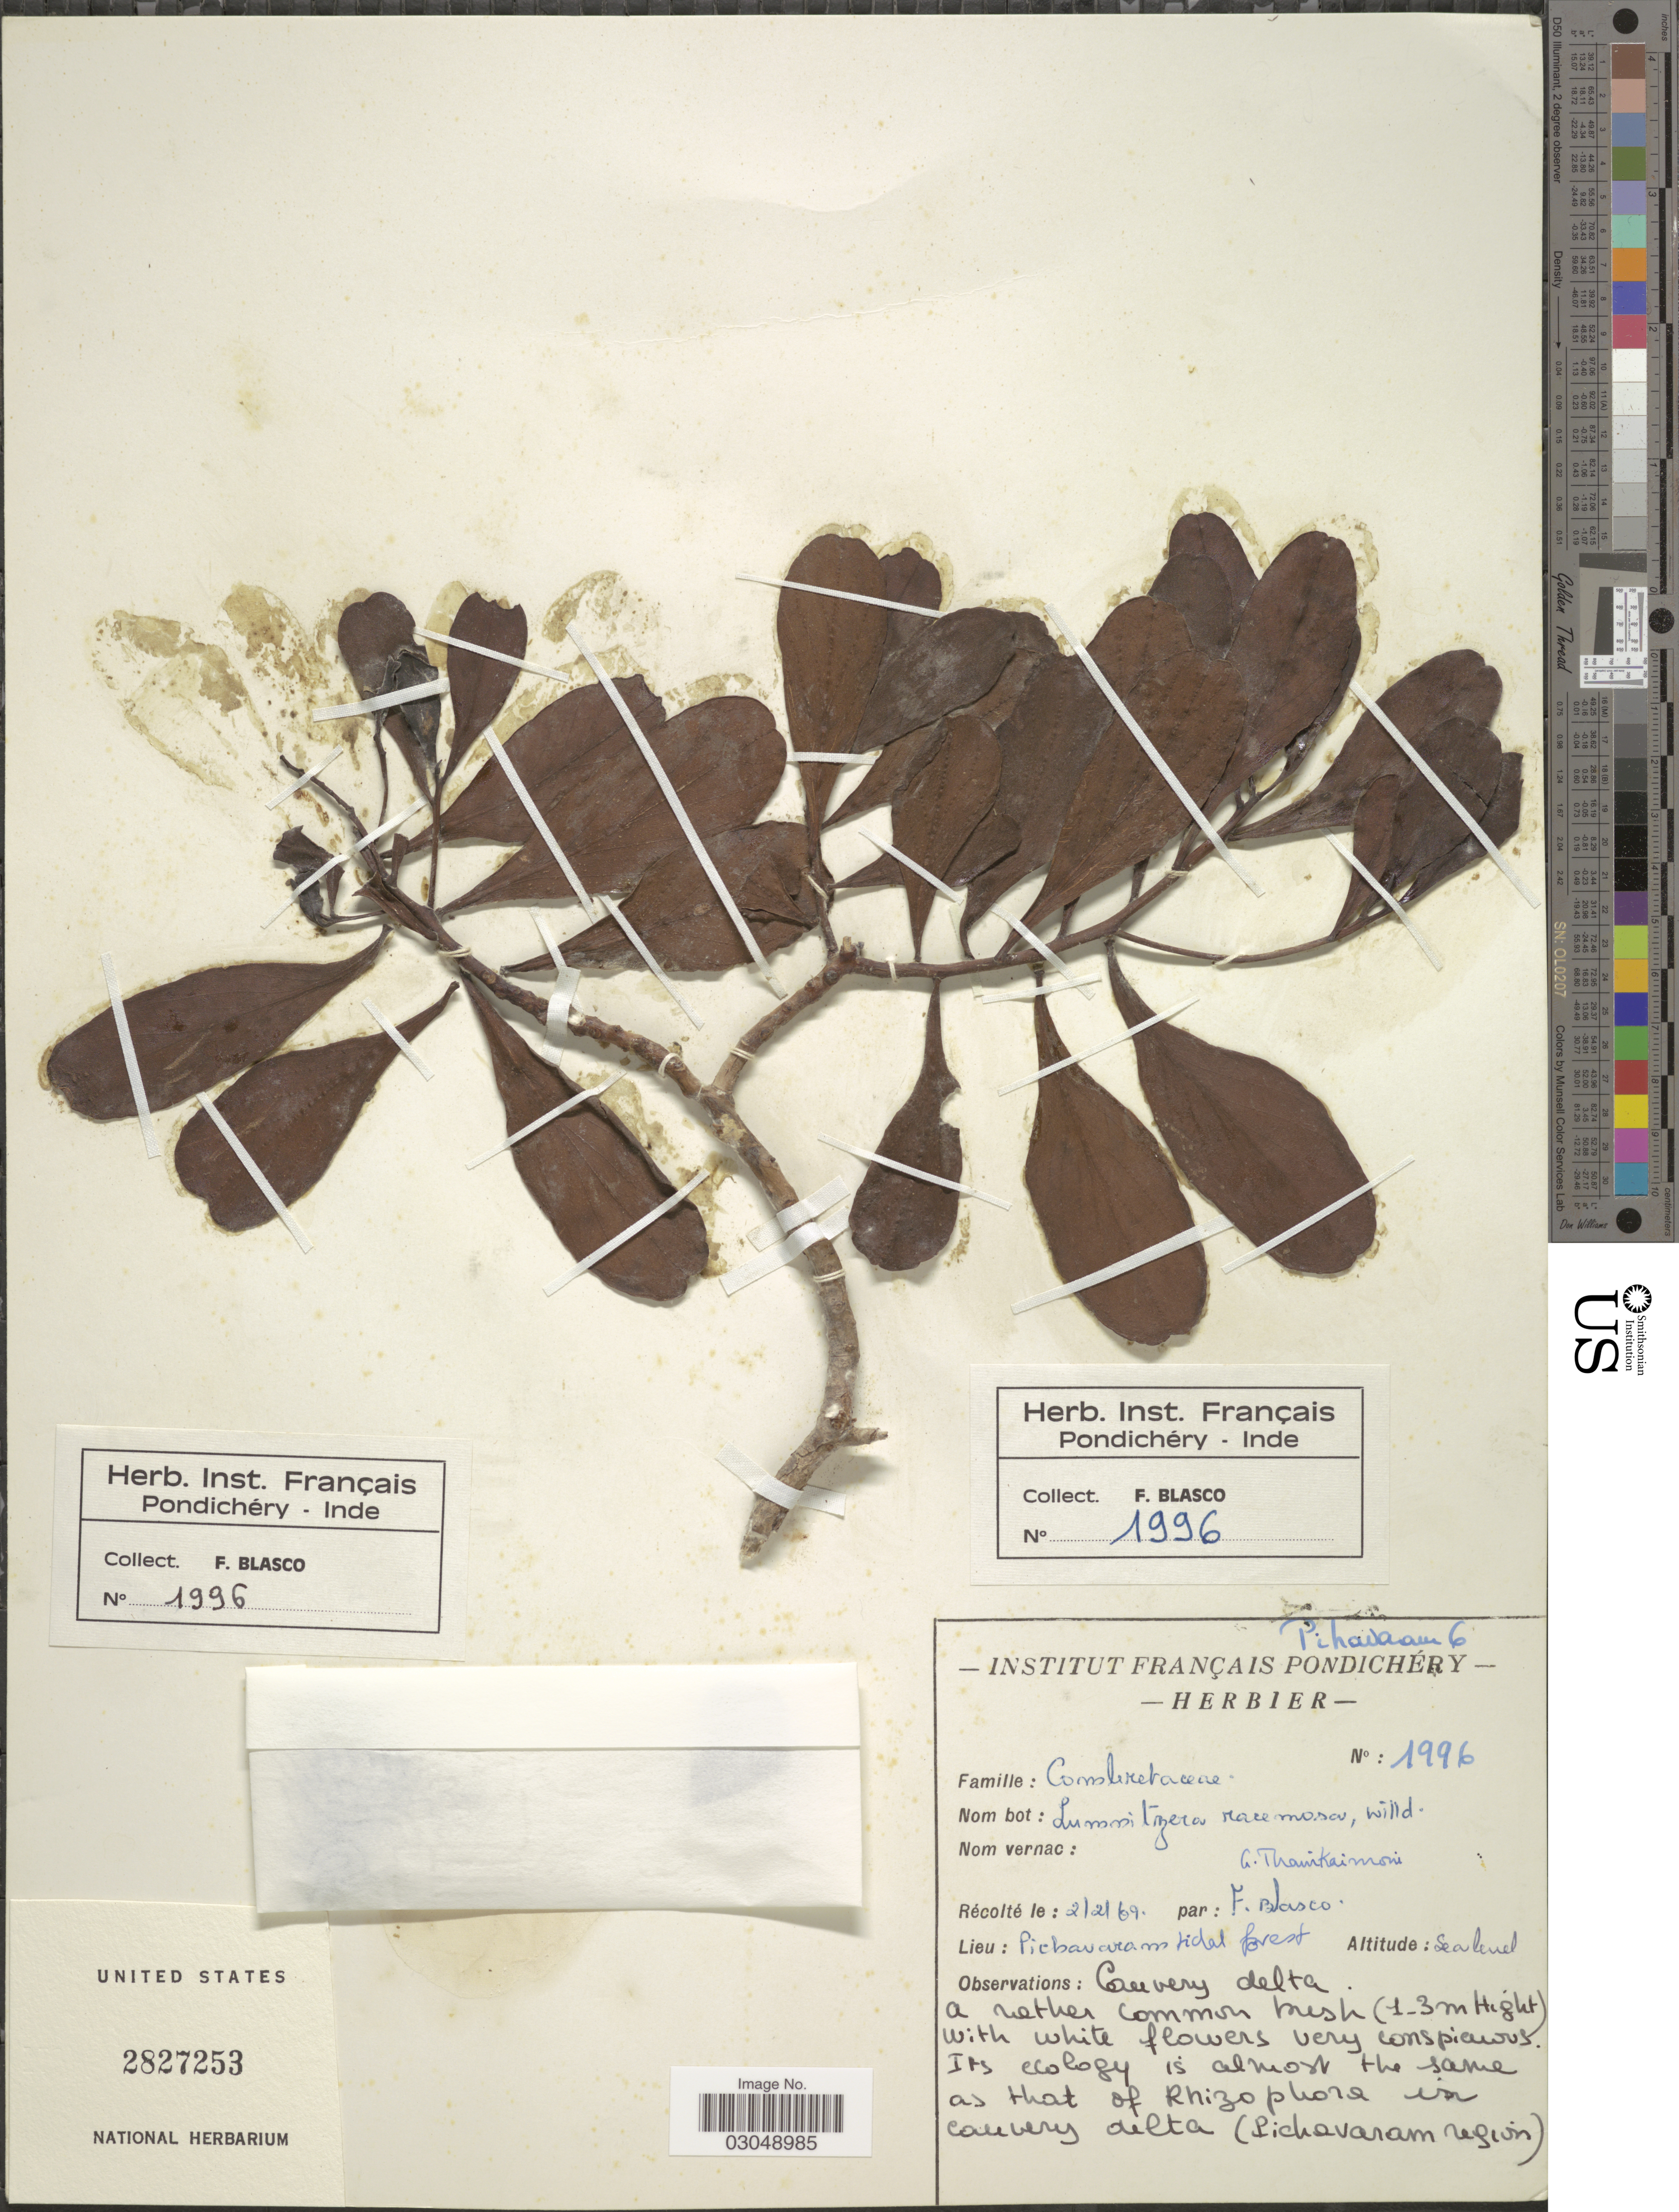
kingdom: Plantae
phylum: Tracheophyta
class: Magnoliopsida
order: Myrtales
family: Combretaceae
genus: Lumnitzera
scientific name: Lumnitzera racemosa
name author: Willd.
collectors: F. Blasco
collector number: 1996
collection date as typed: Transcribed d/m/y: 2/2/69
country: India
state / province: Tamil Nadu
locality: Pichavaram tidal forest.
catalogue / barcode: US 2827253